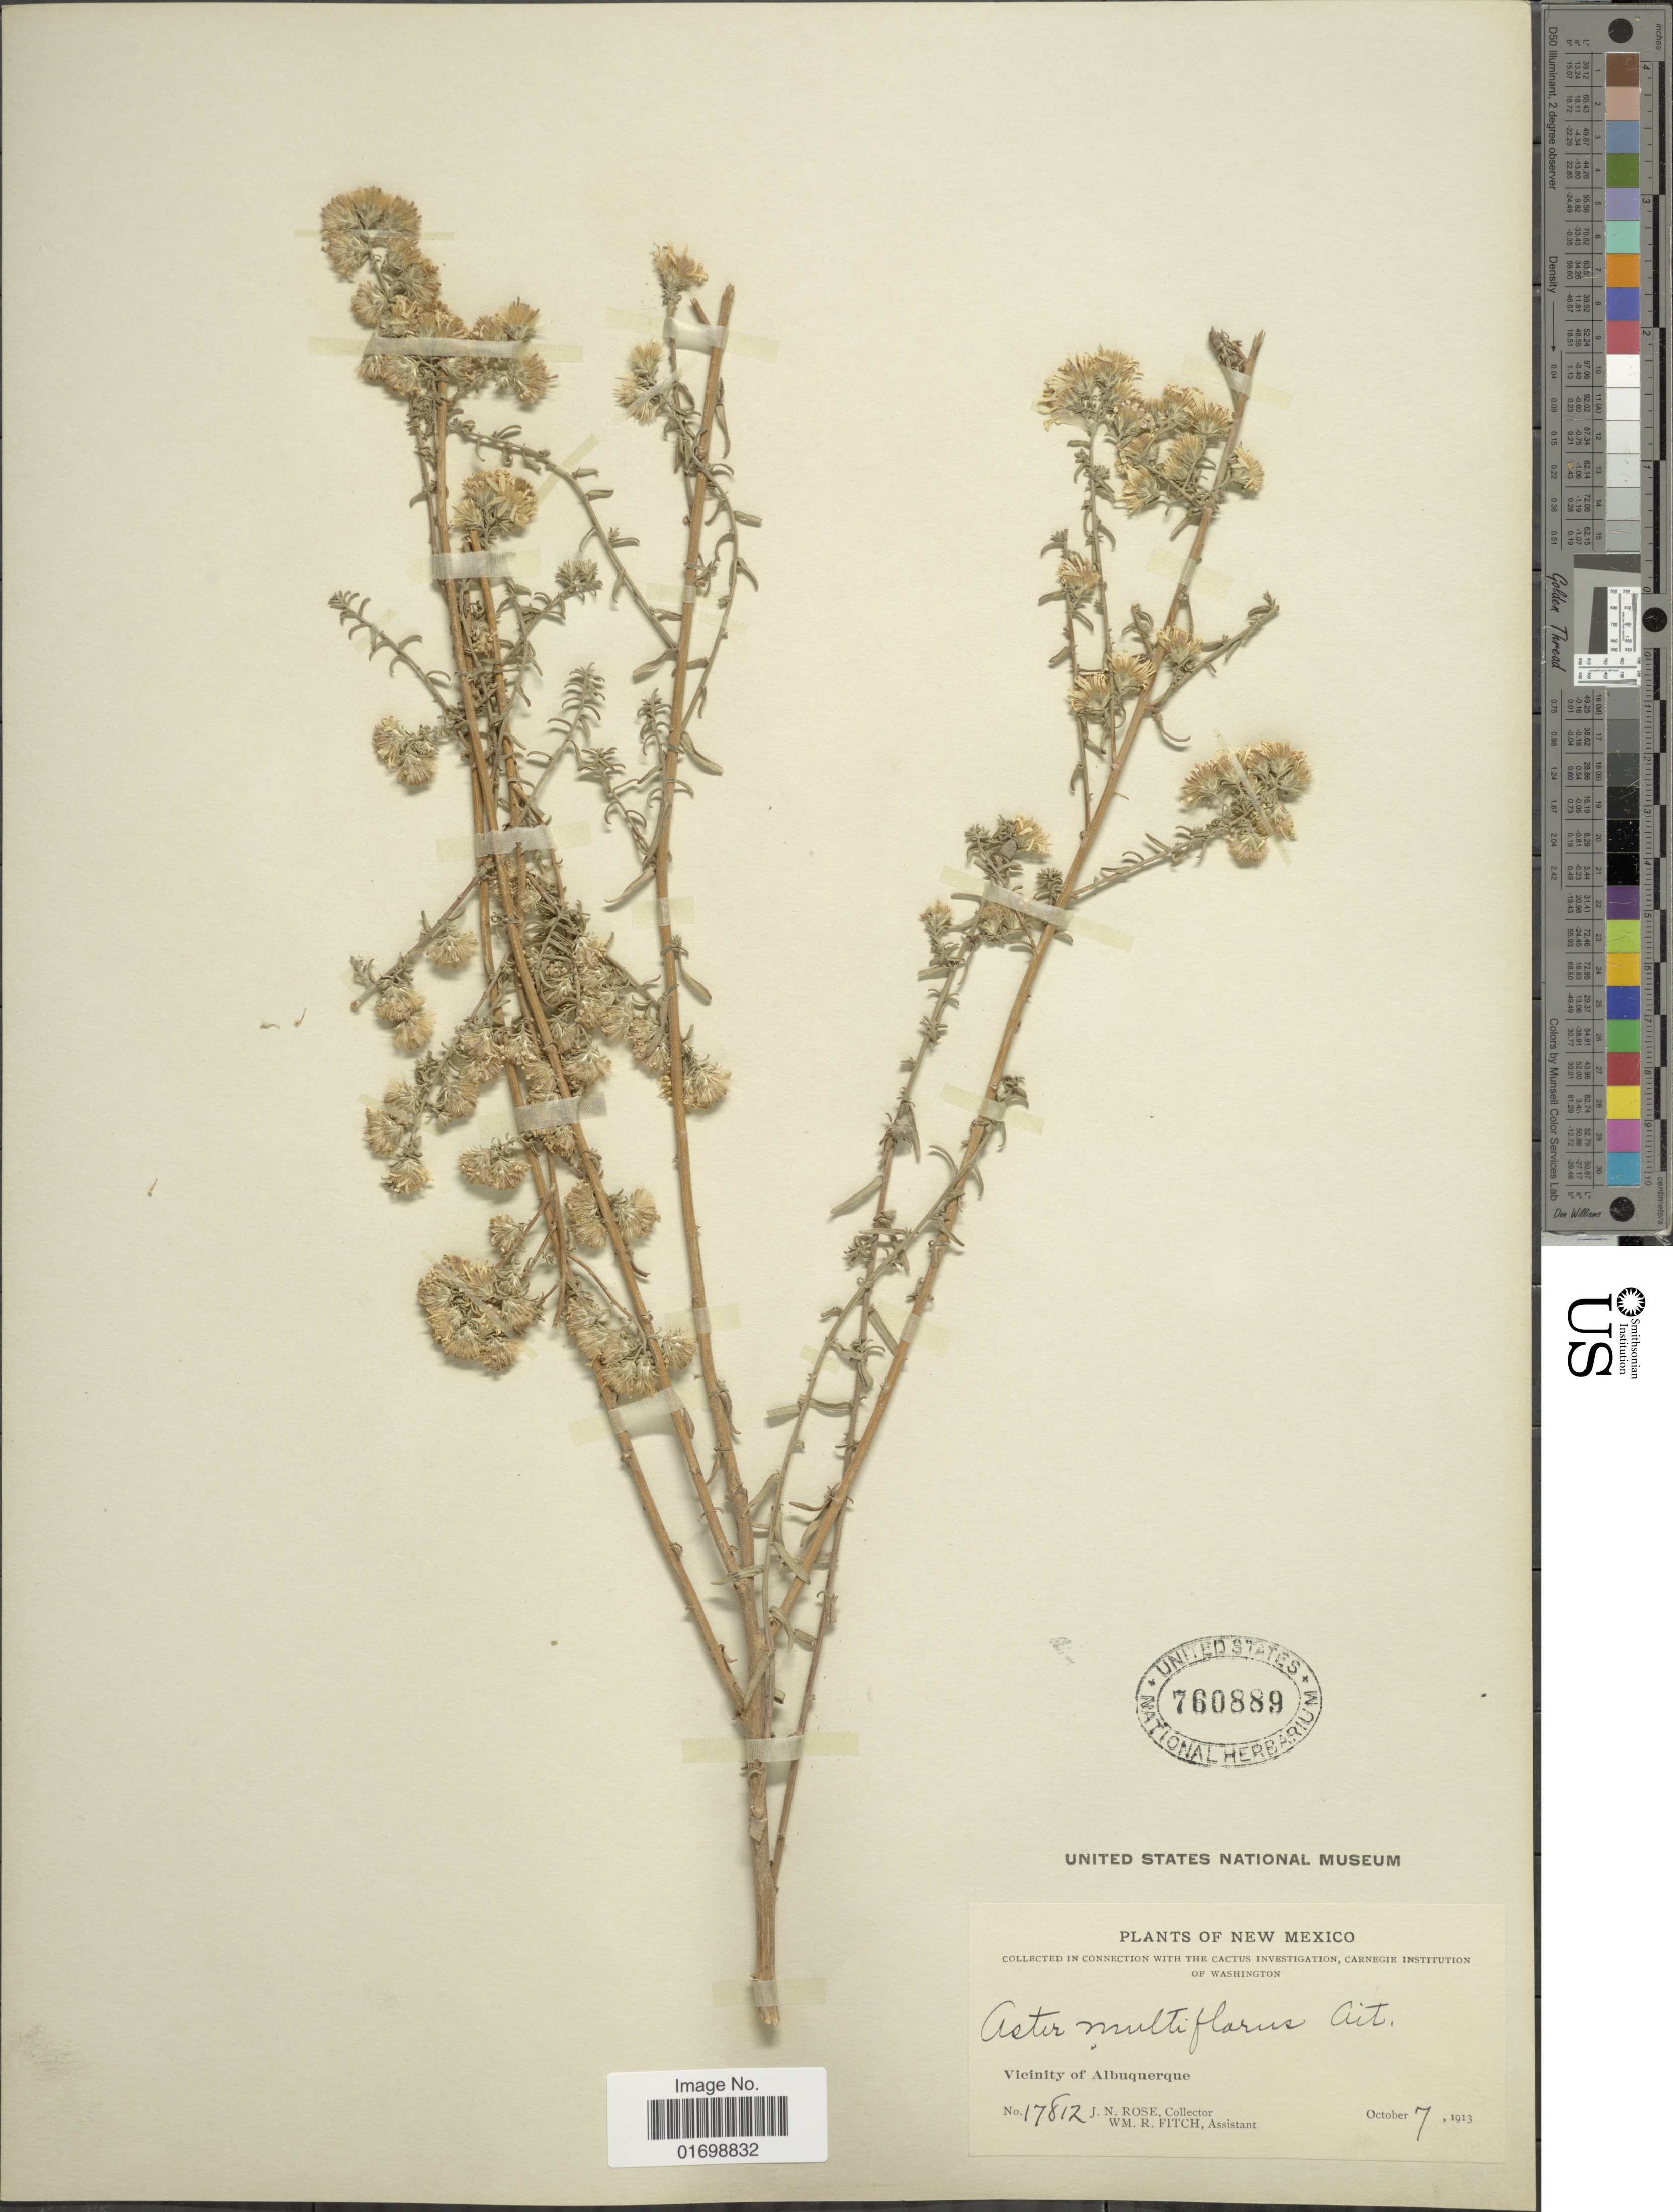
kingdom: Plantae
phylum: Tracheophyta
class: Magnoliopsida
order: Asterales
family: Asteraceae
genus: Symphyotrichum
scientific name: Symphyotrichum ericoides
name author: (L.) G.L. Nesom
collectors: J. N. Rose & W. R. Fitch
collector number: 17812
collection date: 1913-10-07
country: United States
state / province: New Mexico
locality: Vicinity of Albuquerque.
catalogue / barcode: US 760889